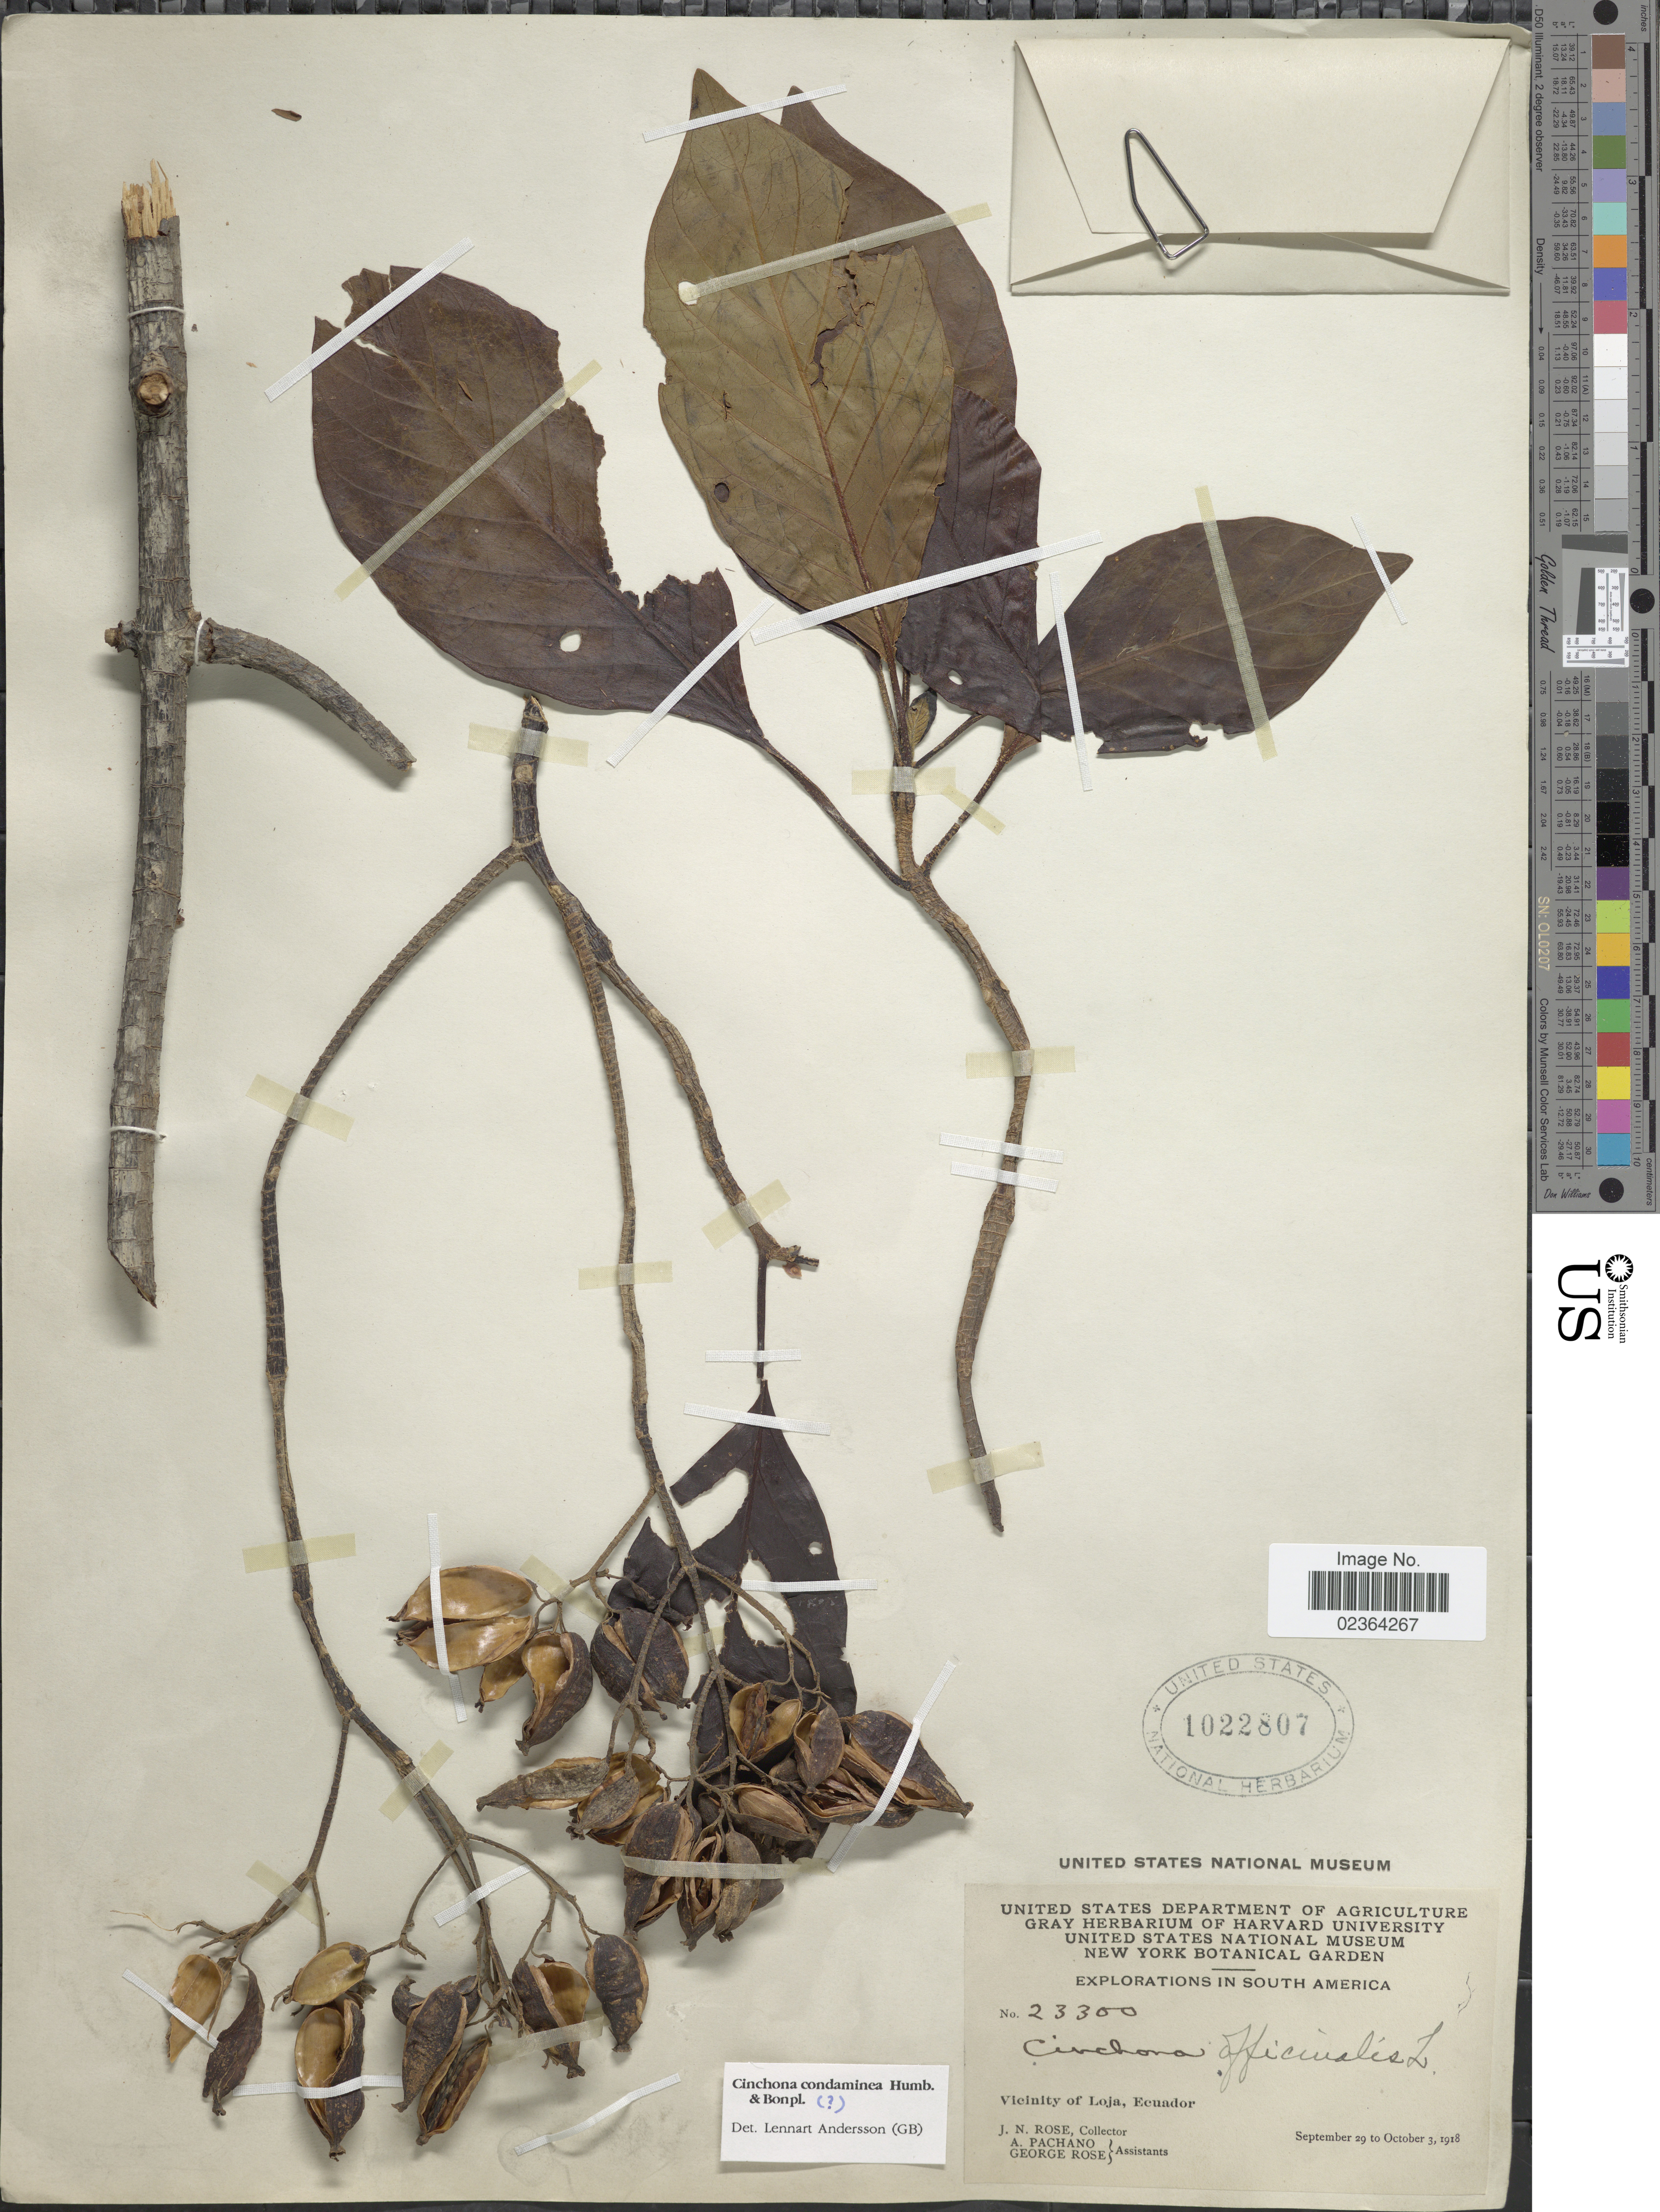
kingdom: Plantae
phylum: Tracheophyta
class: Magnoliopsida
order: Gentianales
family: Rubiaceae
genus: Cinchona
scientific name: Cinchona condaminea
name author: Humb. & Bonpl.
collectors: J. N. Rose, A. Pachano & G. Rose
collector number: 23300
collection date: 1918-09-29/1918-10-03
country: Ecuador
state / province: Loja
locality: Vicinity of Loja, Ecuador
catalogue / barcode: US 1022807